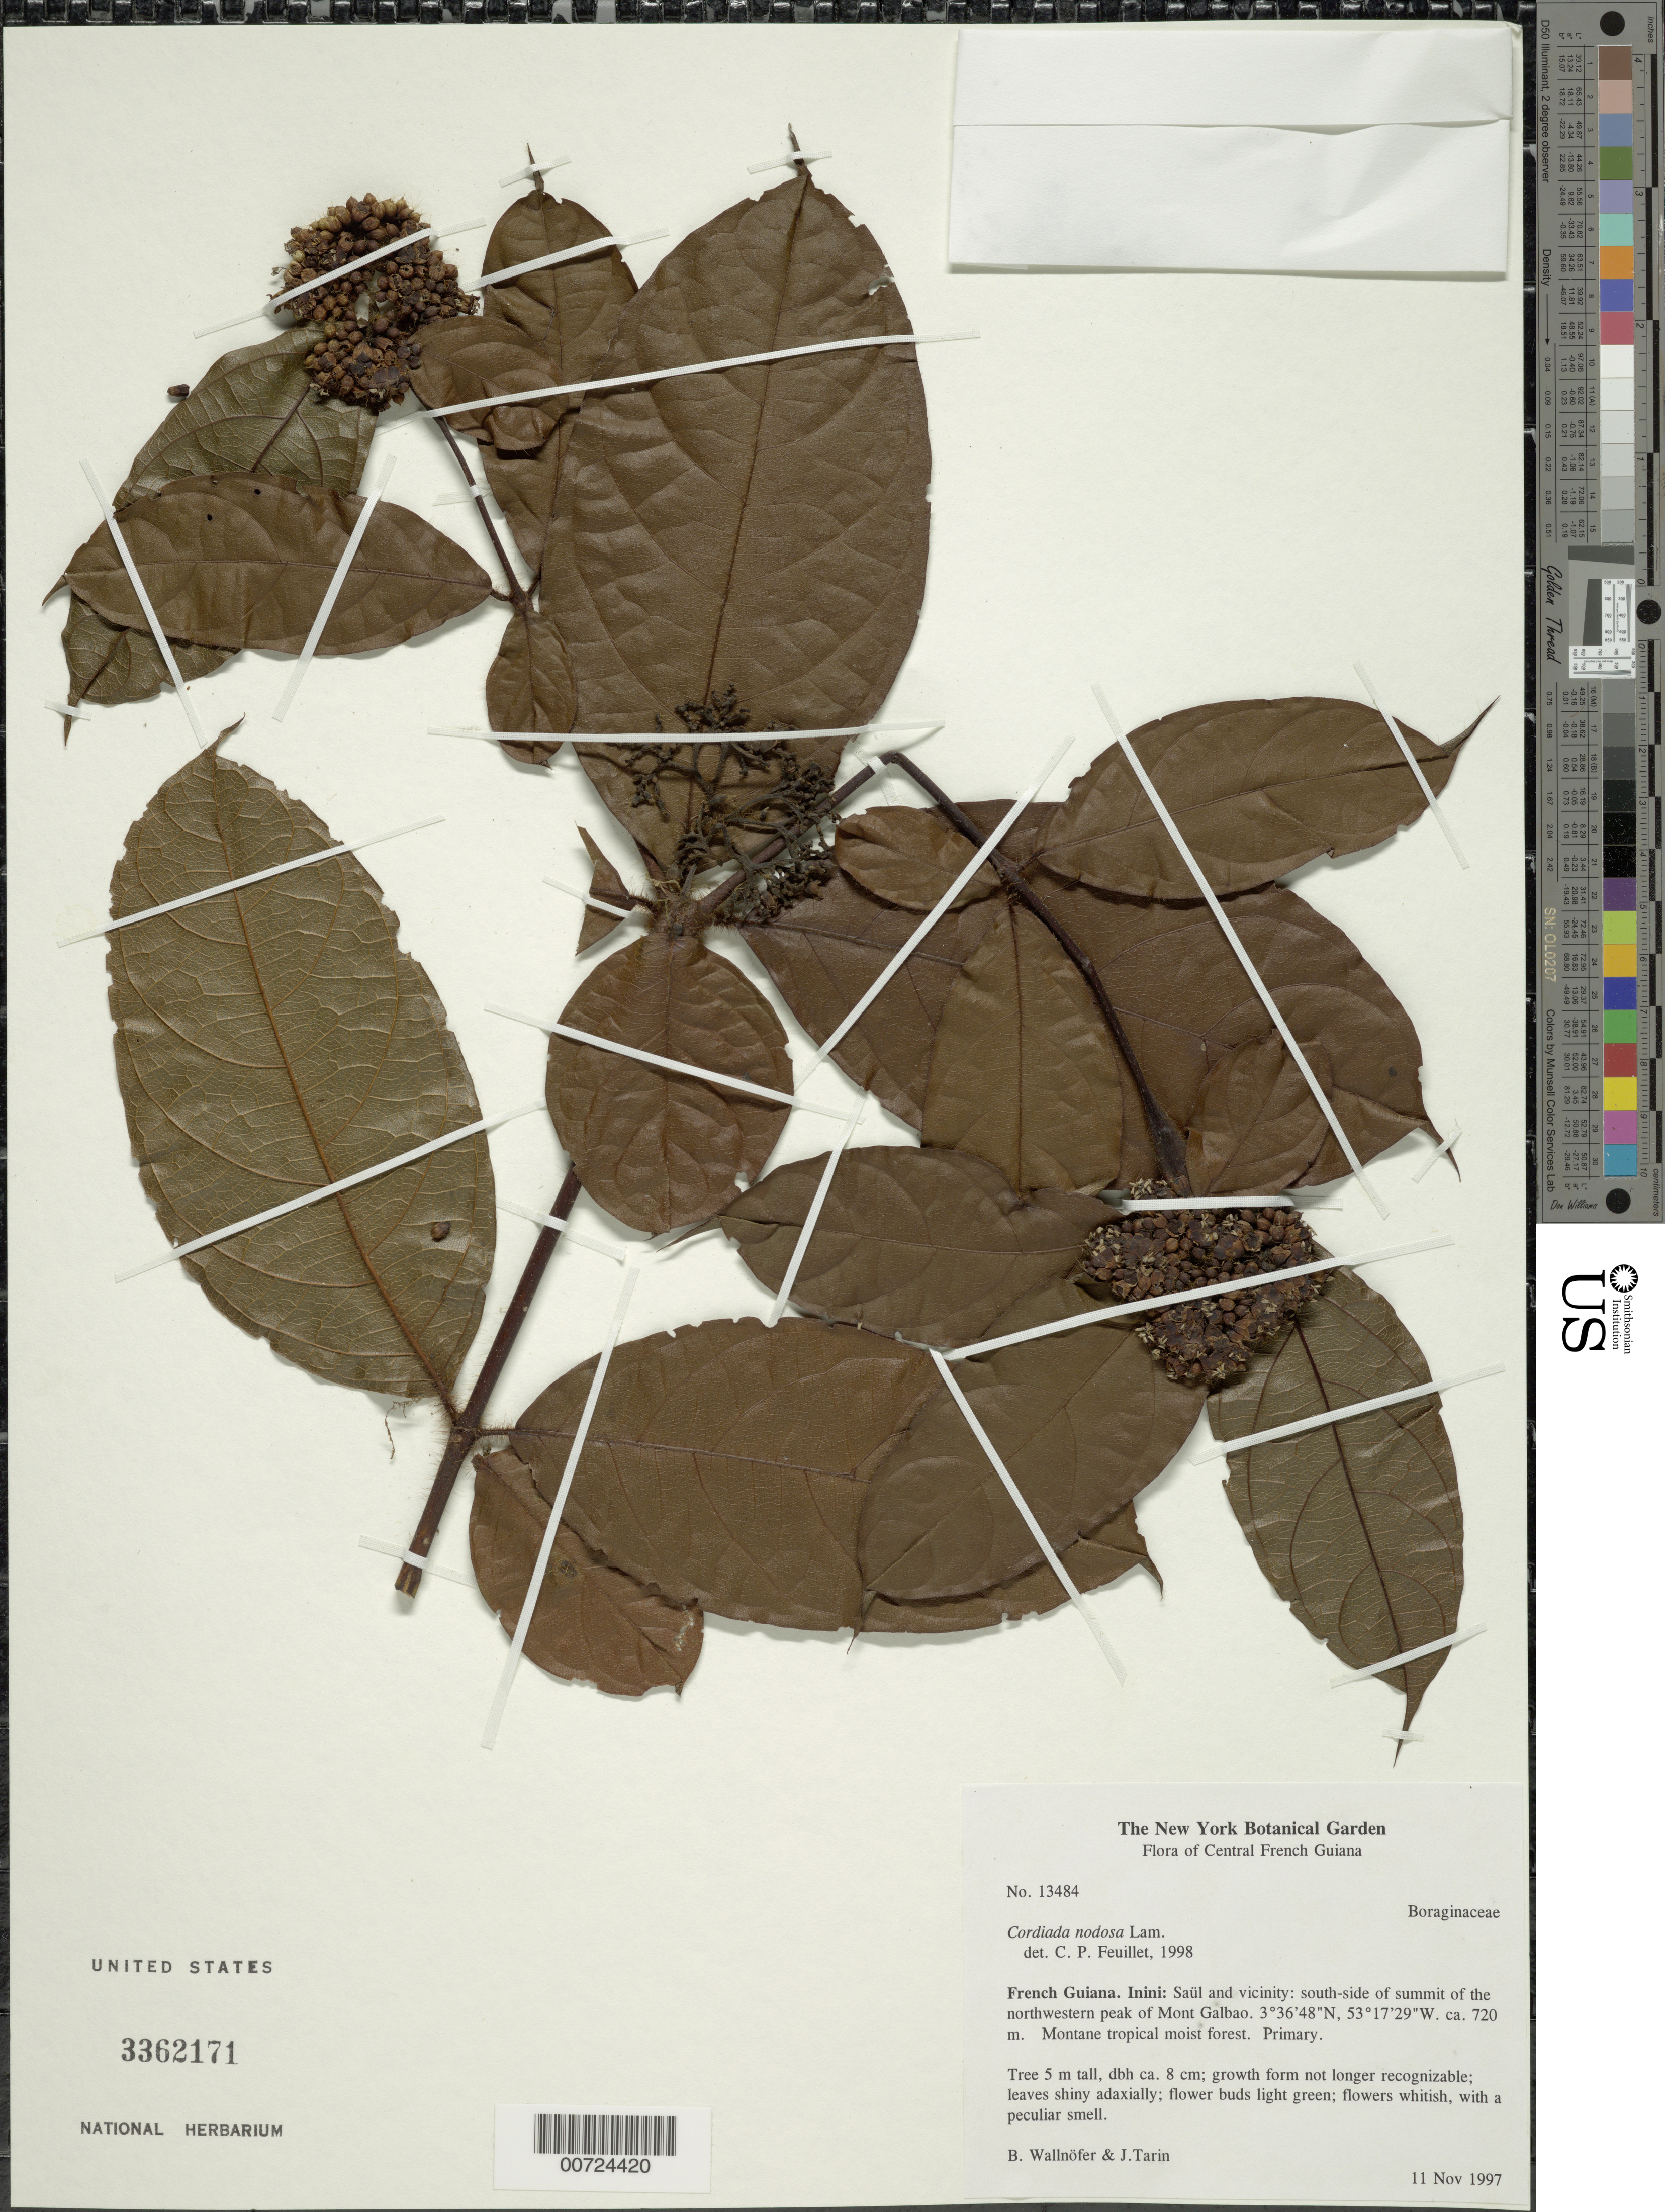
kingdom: Plantae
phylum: Tracheophyta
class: Magnoliopsida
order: Boraginales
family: Cordiaceae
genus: Cordia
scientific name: Cordia nodosa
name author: Lam.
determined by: Feuillet, C.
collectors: B. Wallnöfer & J. Tarin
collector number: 13484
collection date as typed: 11-Nov-97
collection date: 1997-11-11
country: French Guiana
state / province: Saint-Laurent-du-Maroni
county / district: Saül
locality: Inini: Saül and vicinity, Mont Galbao, W-WSW of Saül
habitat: Montane tropical moist forest; primary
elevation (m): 720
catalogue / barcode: US 3362171